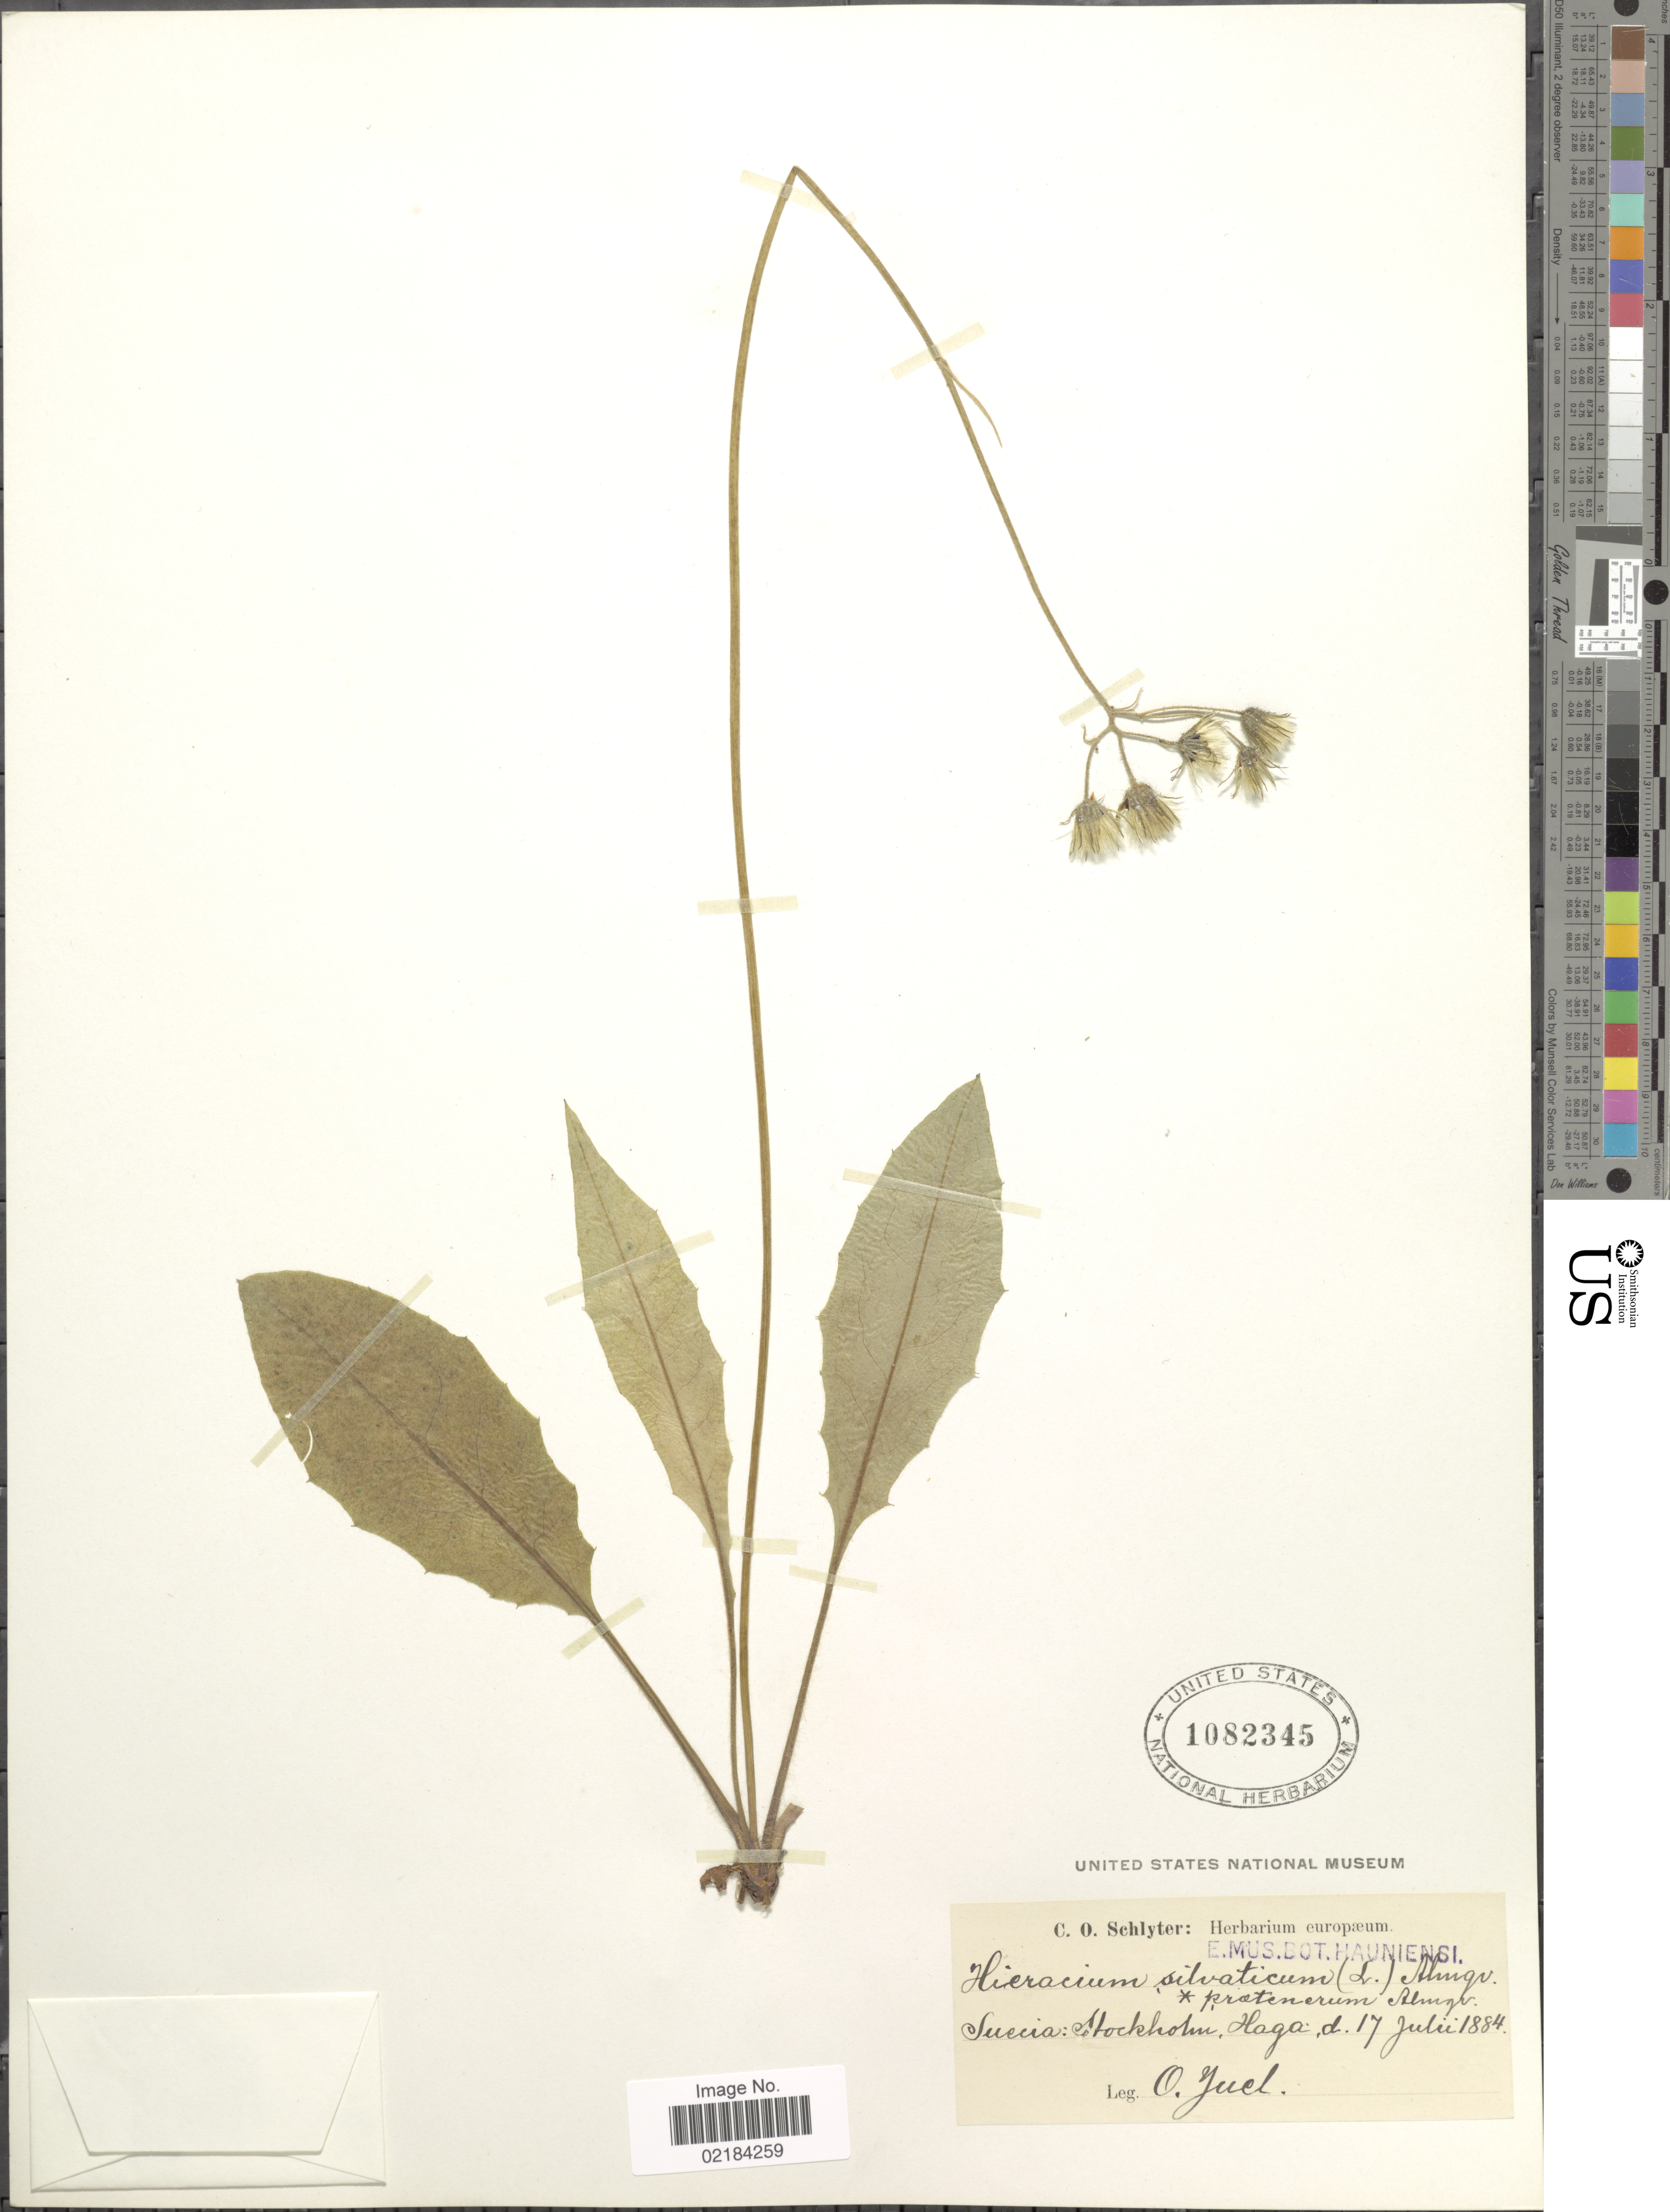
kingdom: Plantae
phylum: Tracheophyta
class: Magnoliopsida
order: Asterales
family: Asteraceae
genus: Hieracium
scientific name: Hieracium sylvaticum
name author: (L.) Gouan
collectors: H. Juel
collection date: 1884-07-17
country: Sweden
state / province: Stockholm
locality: Suecia: Stockholm, Haga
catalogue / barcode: US 1082345